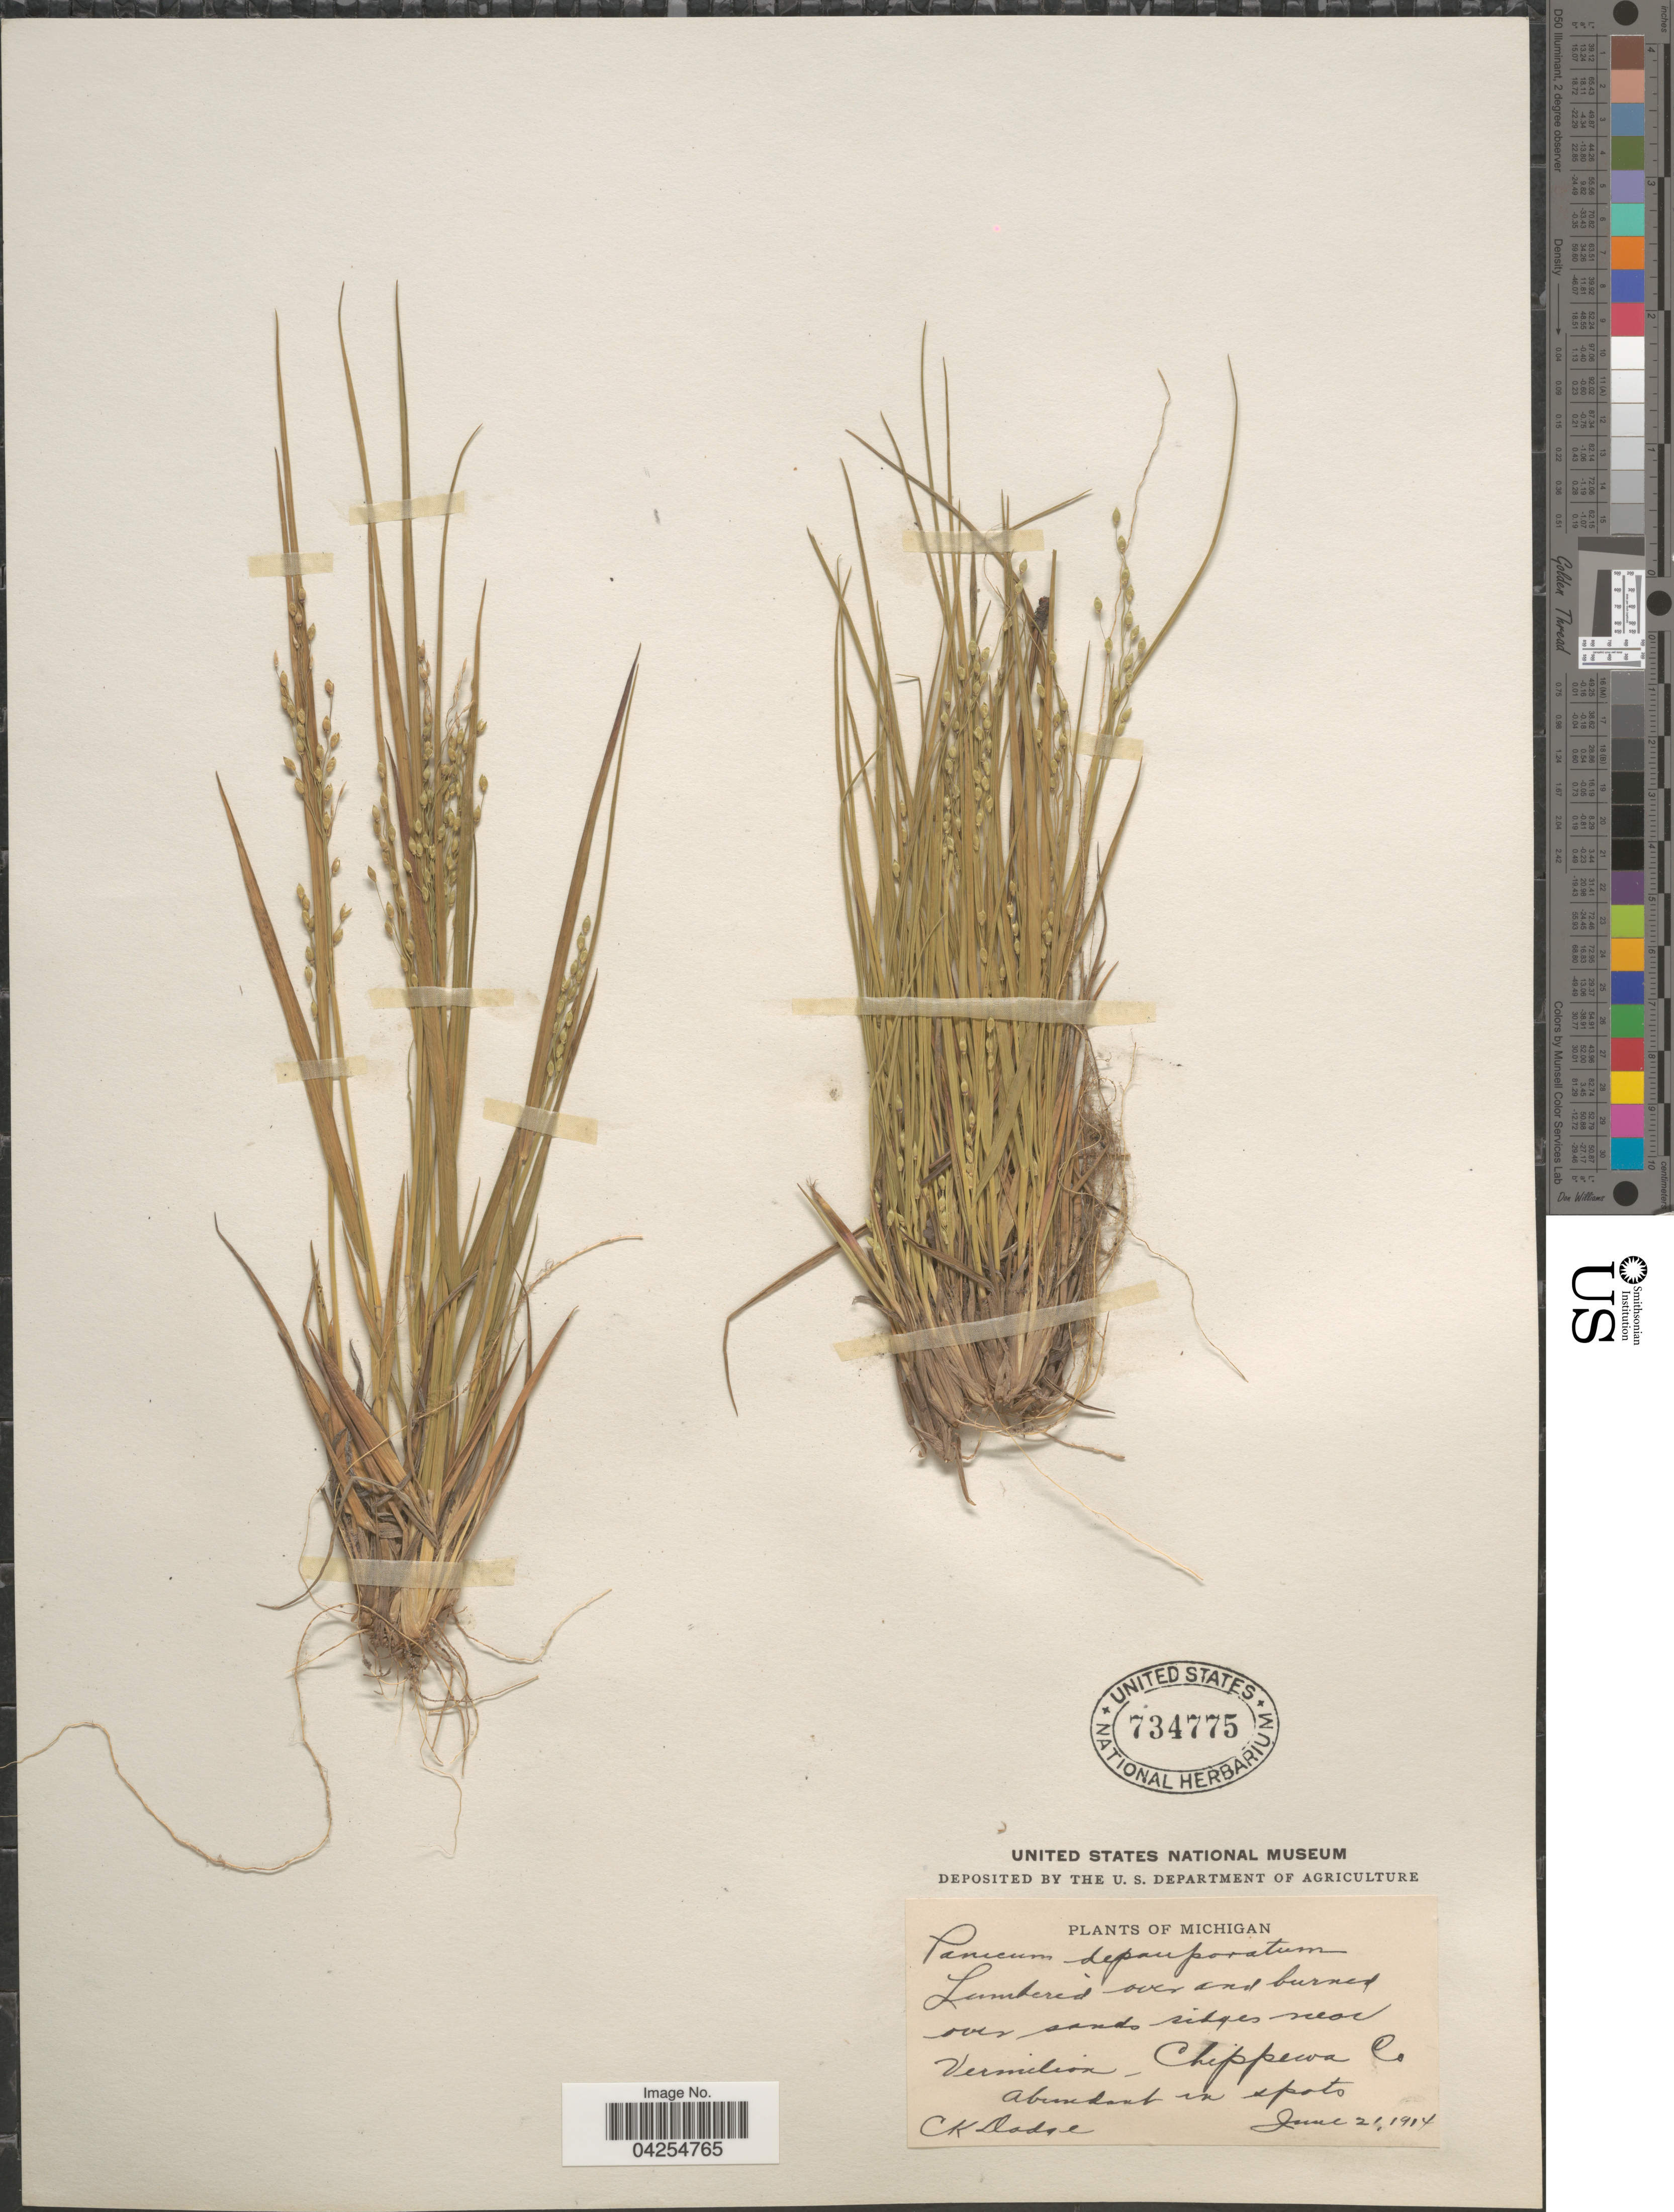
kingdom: Plantae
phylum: Tracheophyta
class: Liliopsida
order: Poales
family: Poaceae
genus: Dichanthelium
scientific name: Dichanthelium depauperatum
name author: (Muhl.) Gould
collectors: C. Dodge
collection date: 1914-06-21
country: United States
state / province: Michigan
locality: Near Vermilion - Chippewa Co.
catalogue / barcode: US 734775